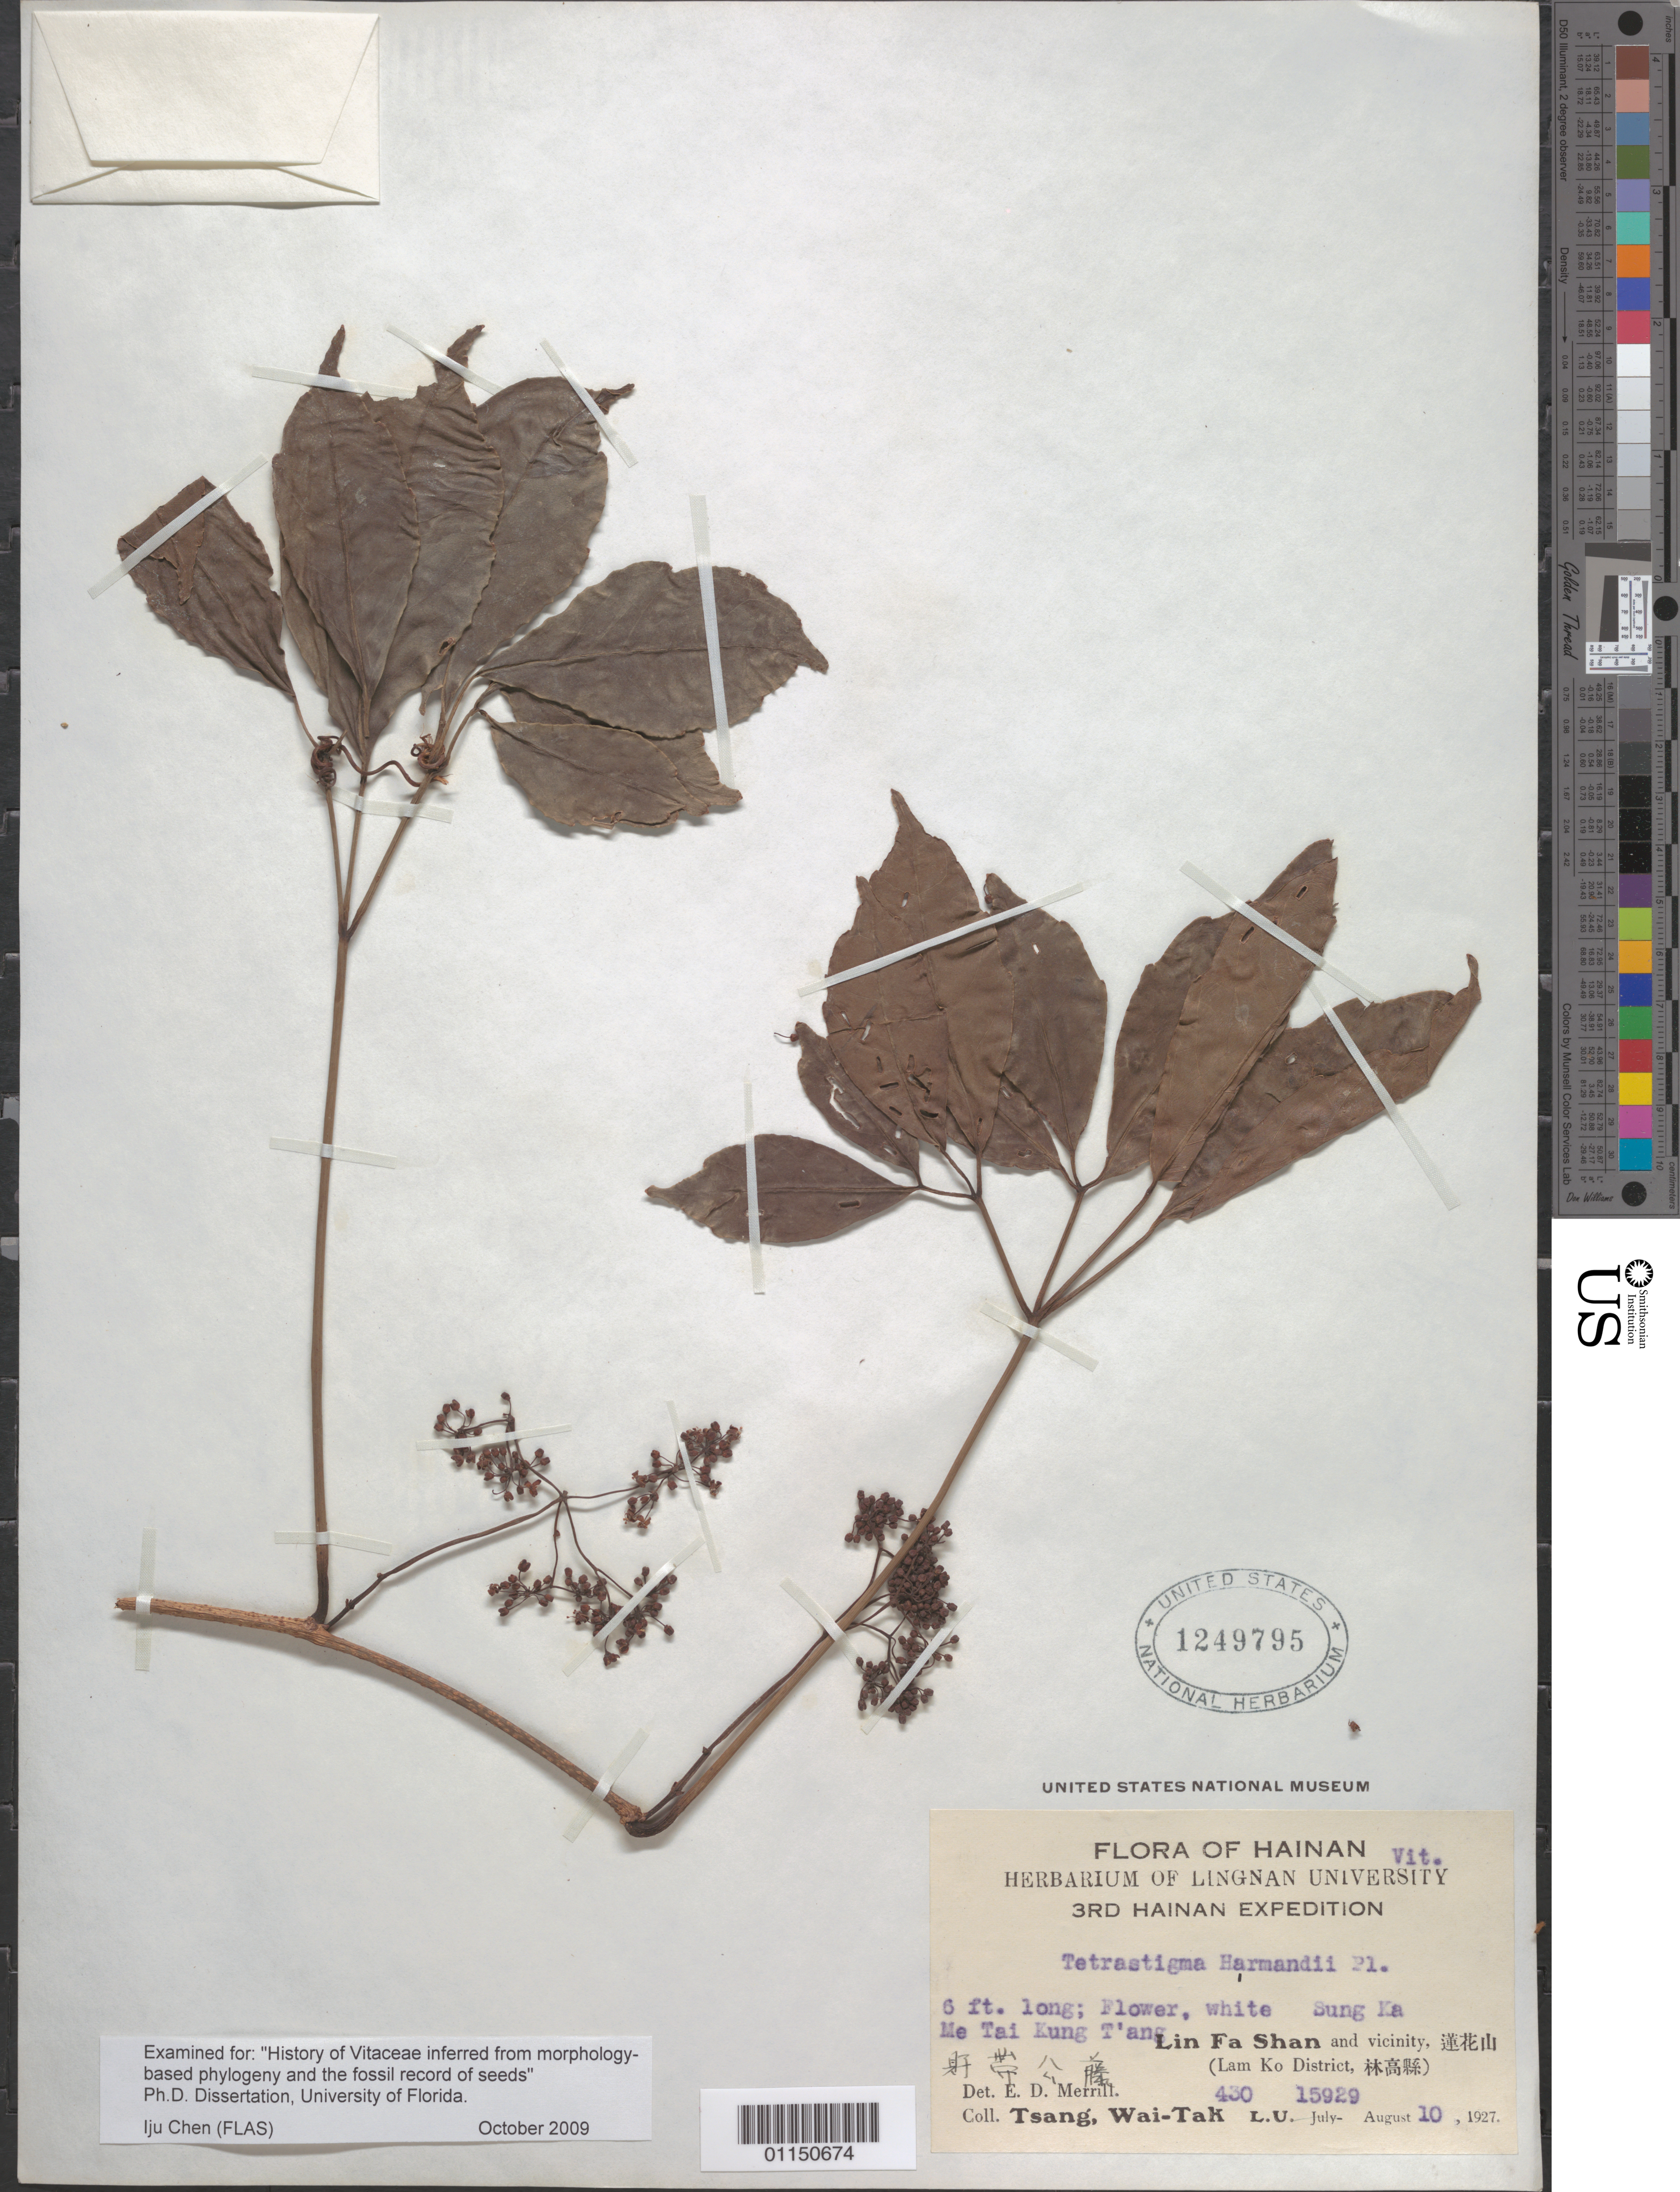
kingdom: Plantae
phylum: Tracheophyta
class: Magnoliopsida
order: Vitales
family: Vitaceae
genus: Tetrastigma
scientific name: Tetrastigma harmandii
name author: Planch.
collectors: W. T. Tsang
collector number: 430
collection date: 1927-08-10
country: China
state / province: Hainan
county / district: Lam Ko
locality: Lin Fa Shan and vicinity.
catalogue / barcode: US 1249795